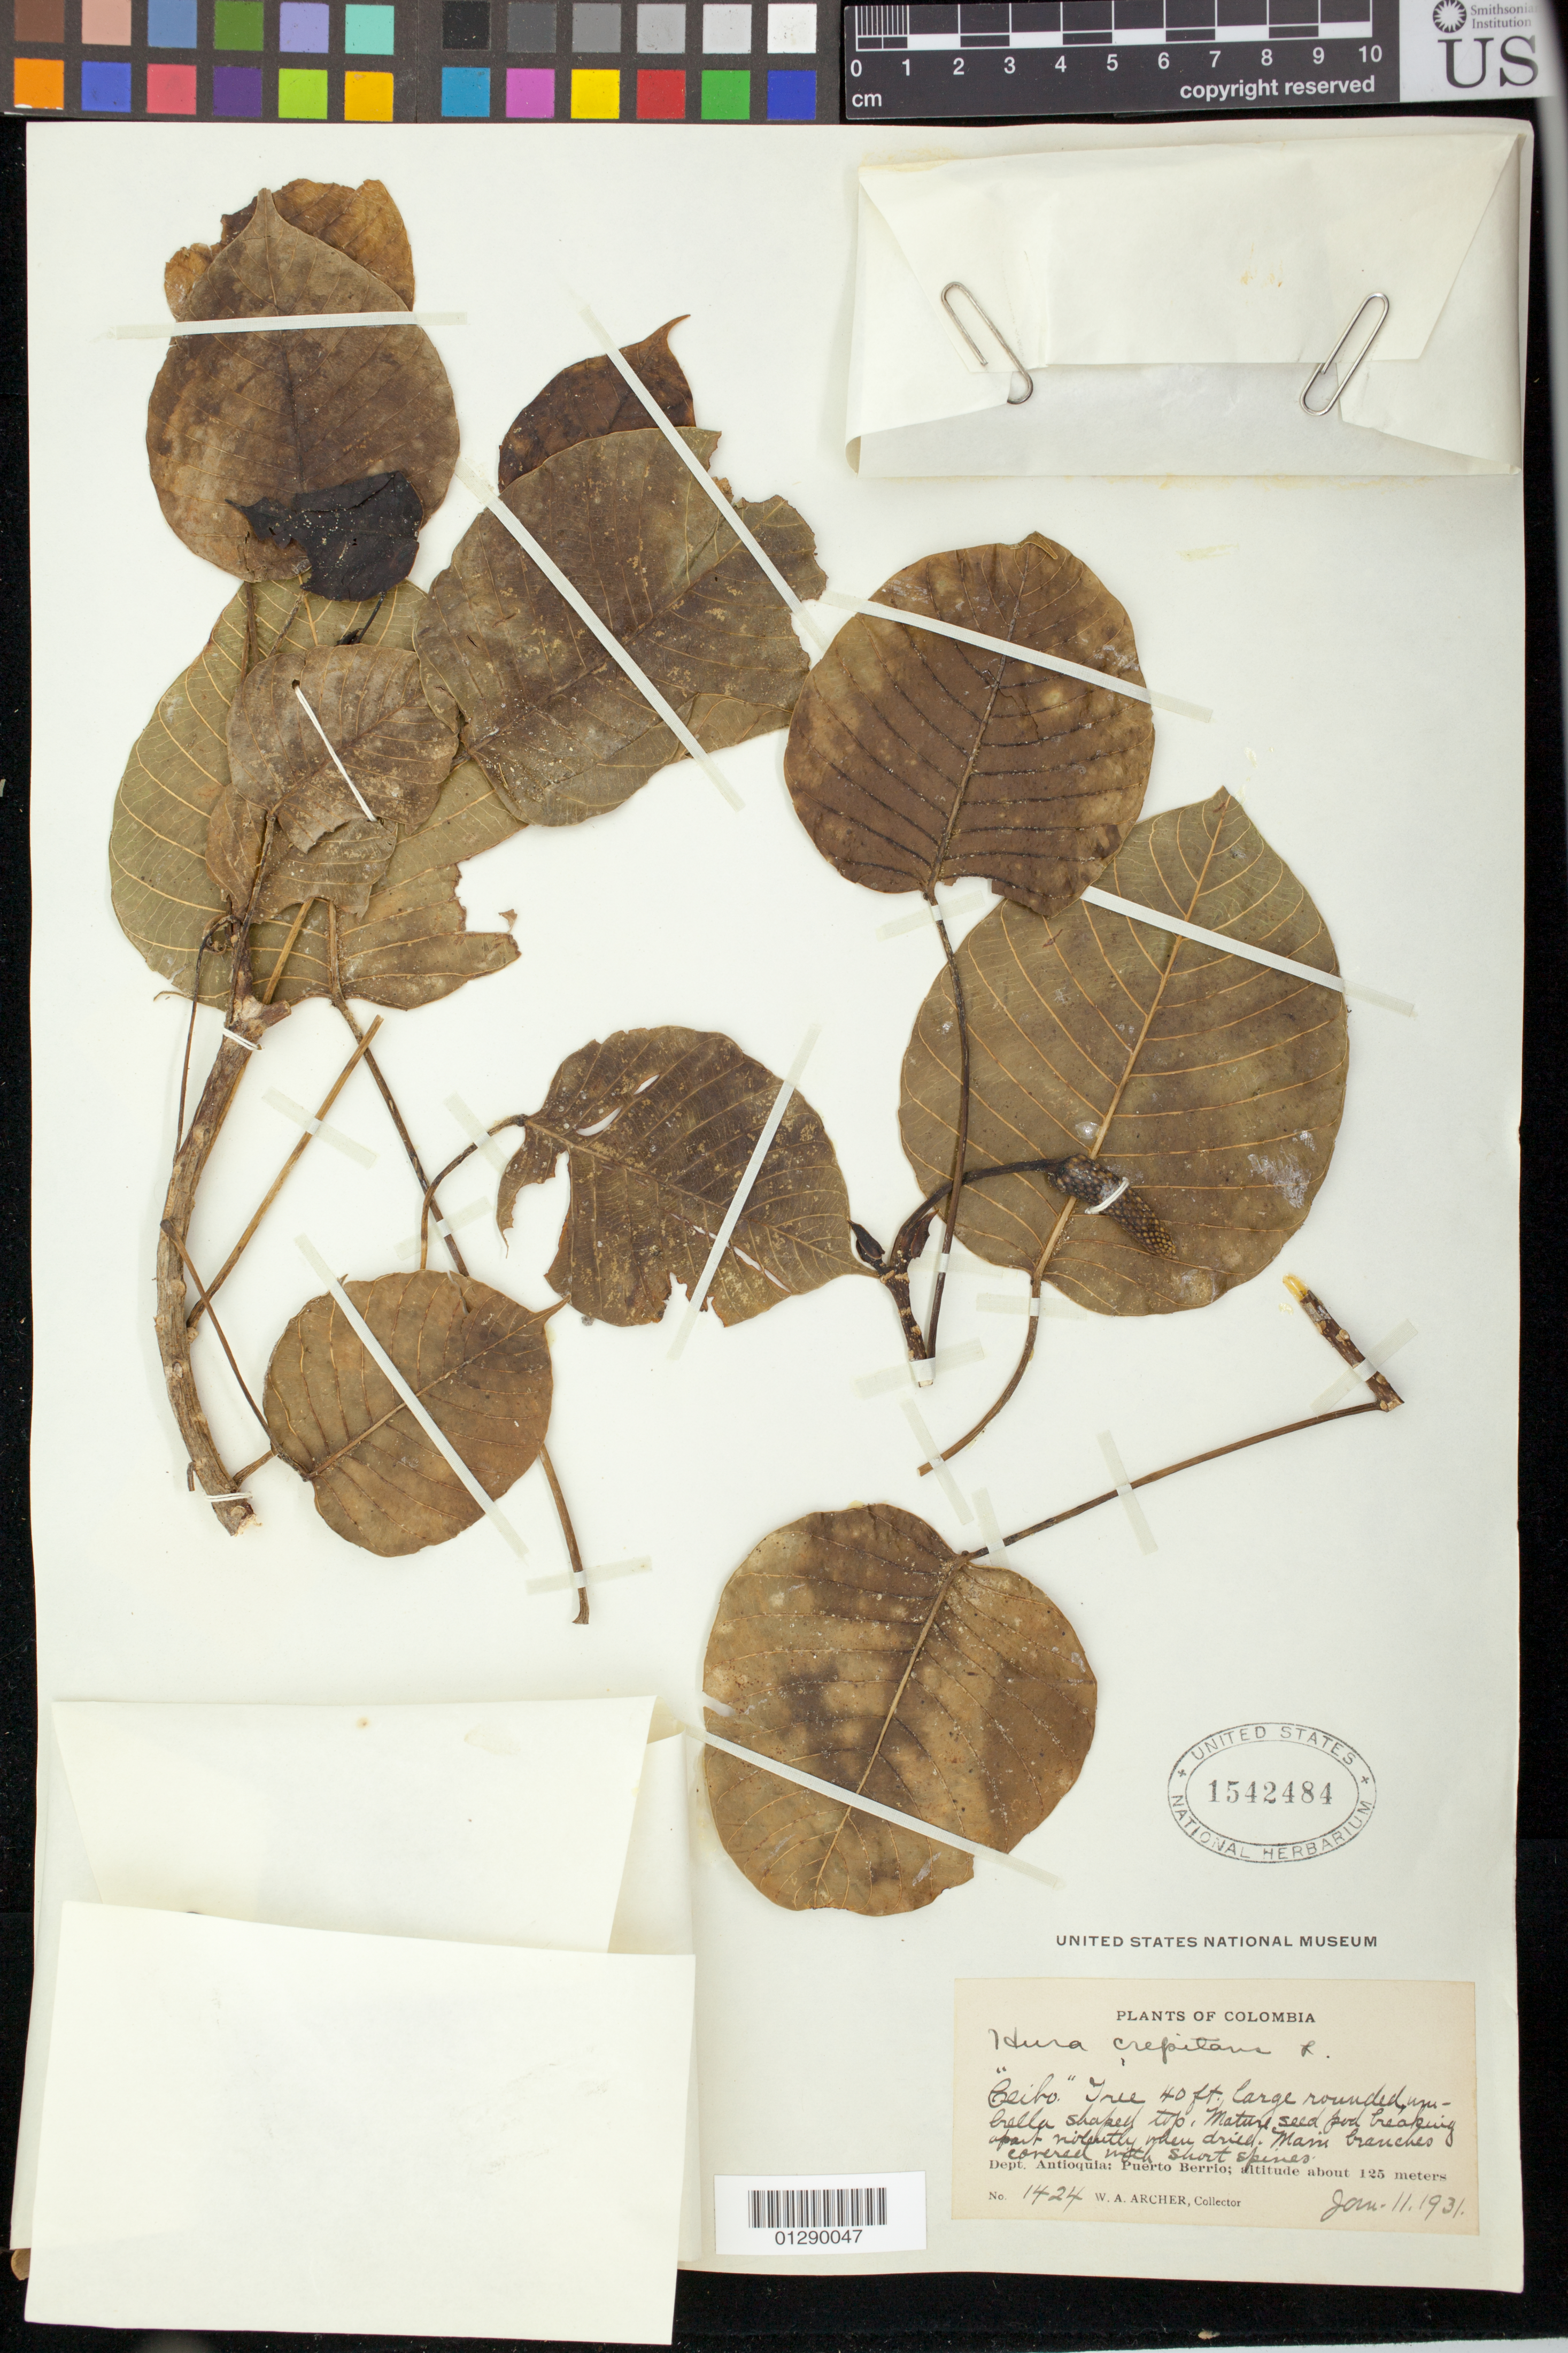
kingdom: Plantae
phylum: Tracheophyta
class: Magnoliopsida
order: Malpighiales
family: Euphorbiaceae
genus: Hura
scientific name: Hura crepitans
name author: L.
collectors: W. A. Archer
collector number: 1424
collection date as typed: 11 Jan 1931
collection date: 1931-01-11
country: Colombia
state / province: Antioquia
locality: Puerto Berrio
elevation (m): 125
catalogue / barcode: US 1542484